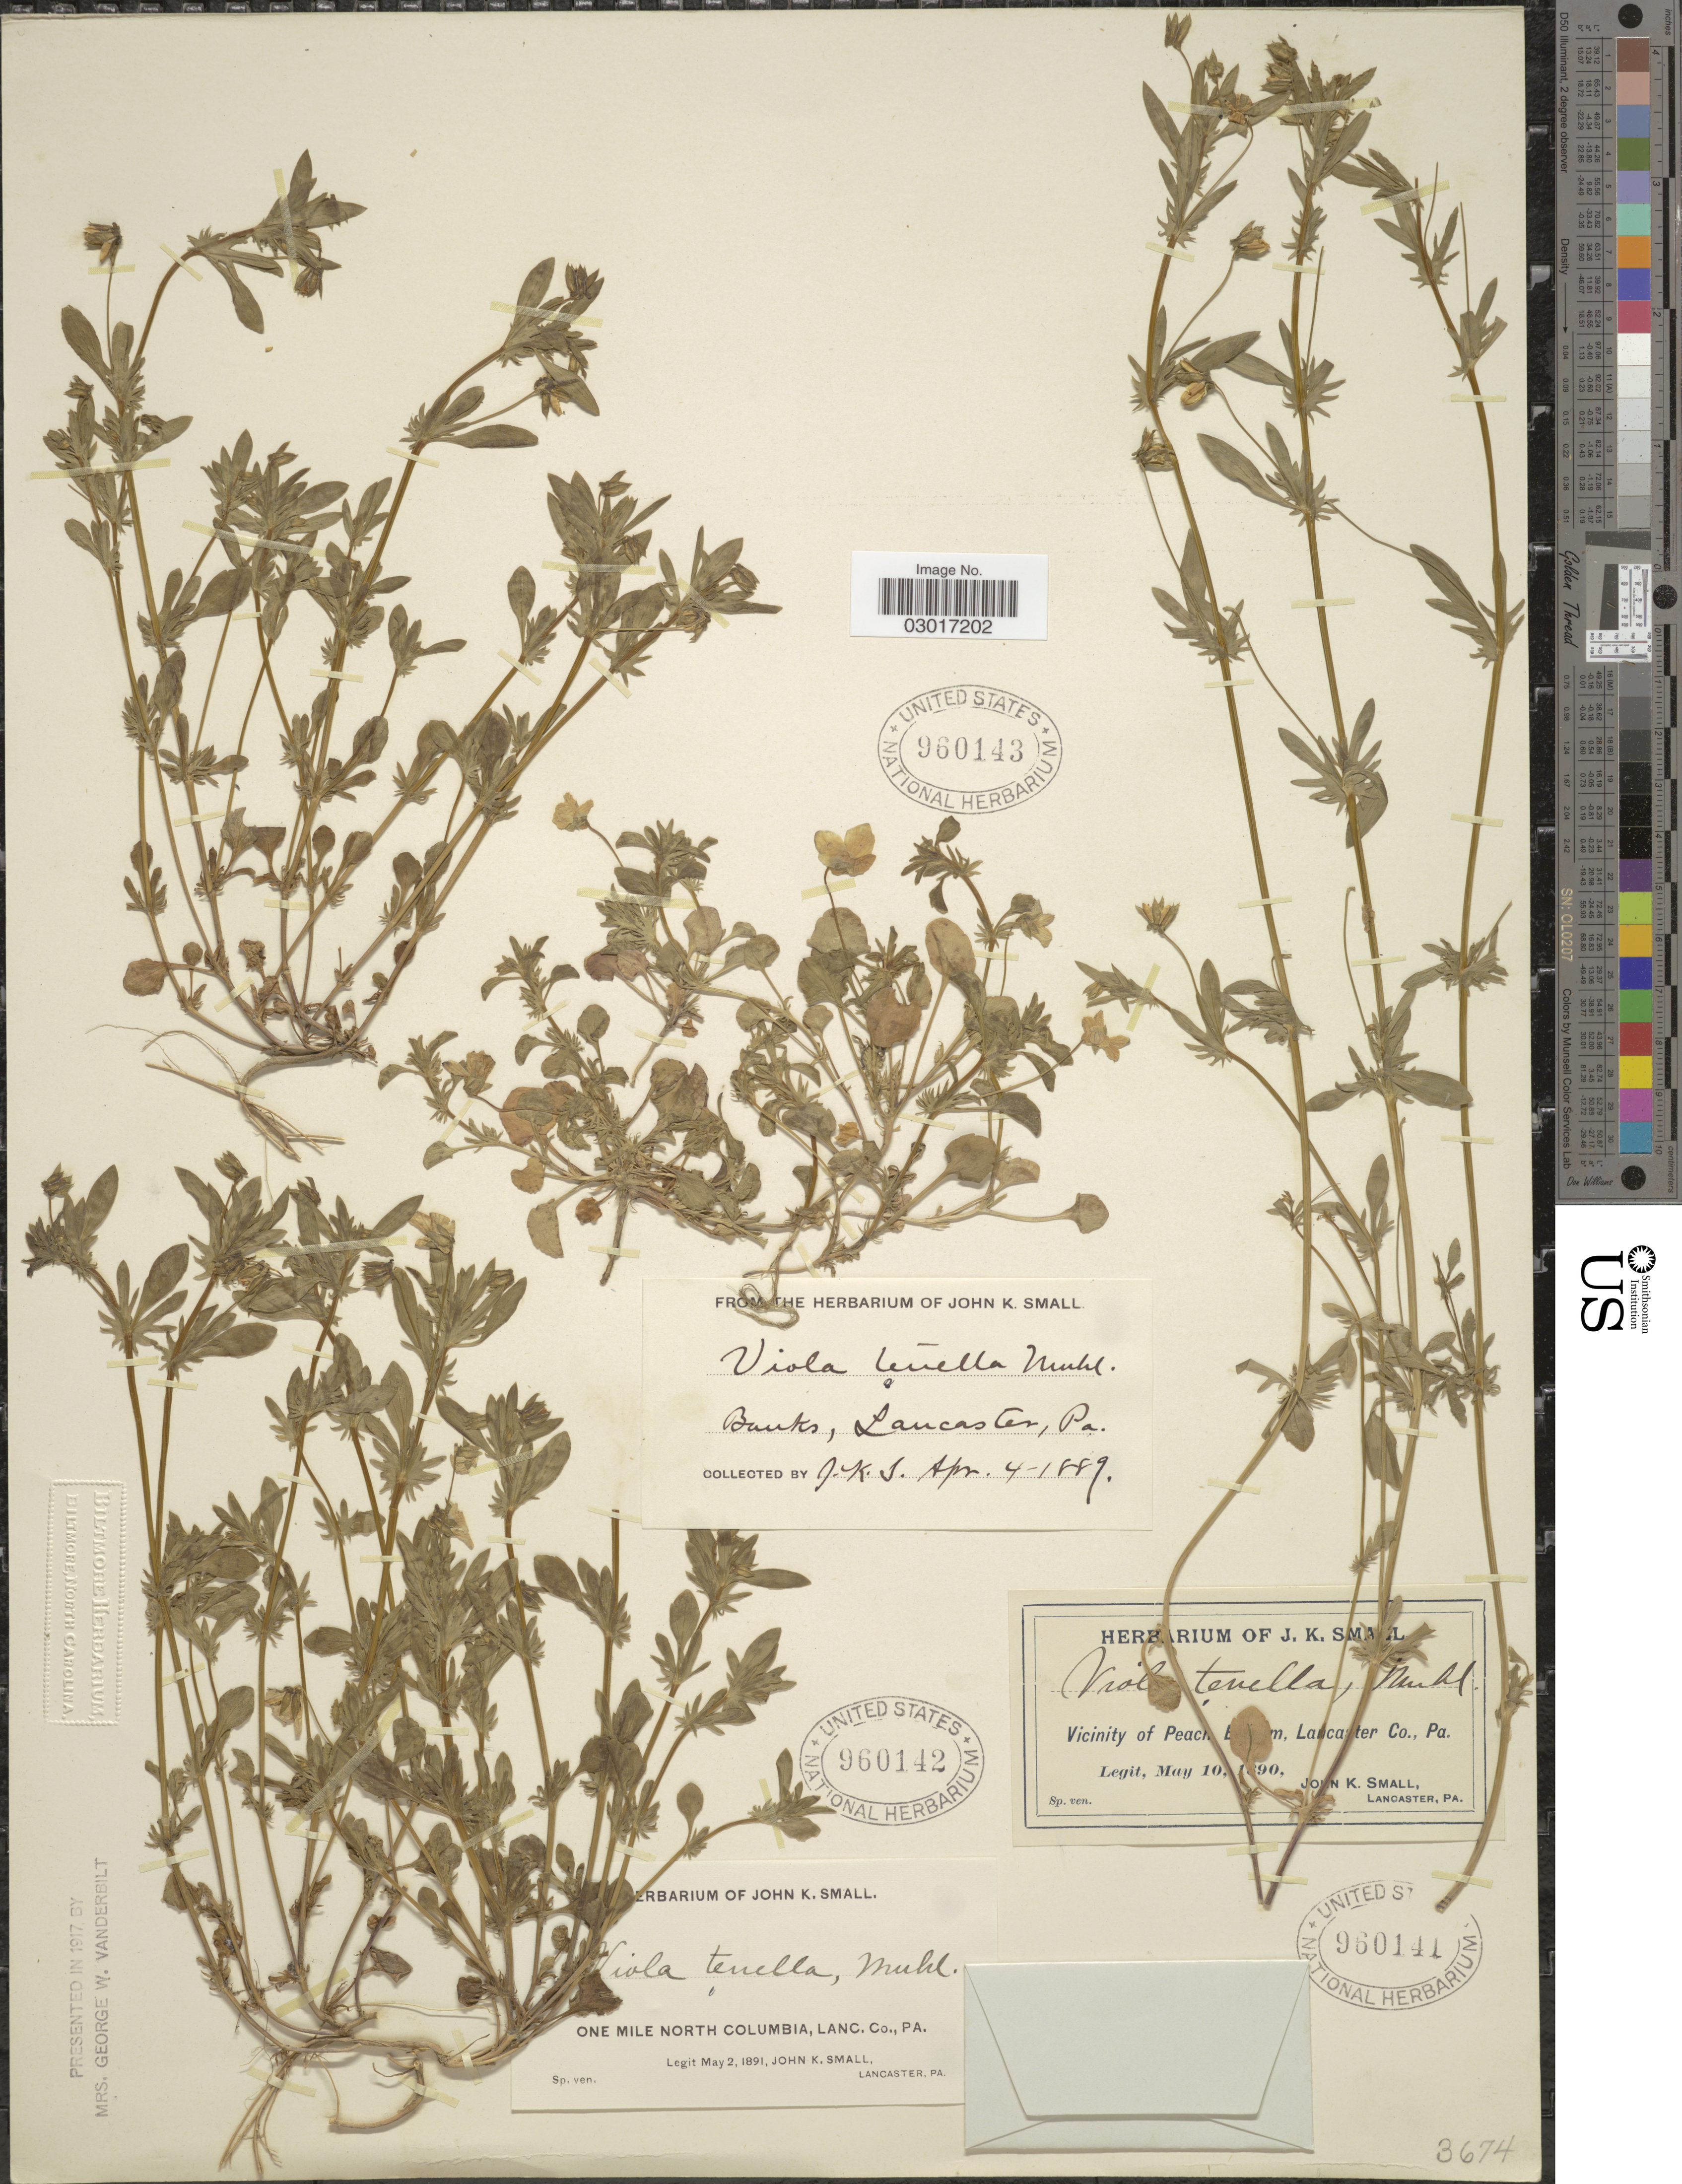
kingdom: Plantae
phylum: Tracheophyta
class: Magnoliopsida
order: Malpighiales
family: Violaceae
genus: Viola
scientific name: Viola tenella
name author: Muhl. ex Schwein.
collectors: J. K. Small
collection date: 1889-04-04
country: United States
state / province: Pennsylvania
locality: Banks, Lancaster, Pa.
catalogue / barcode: US 960143-3